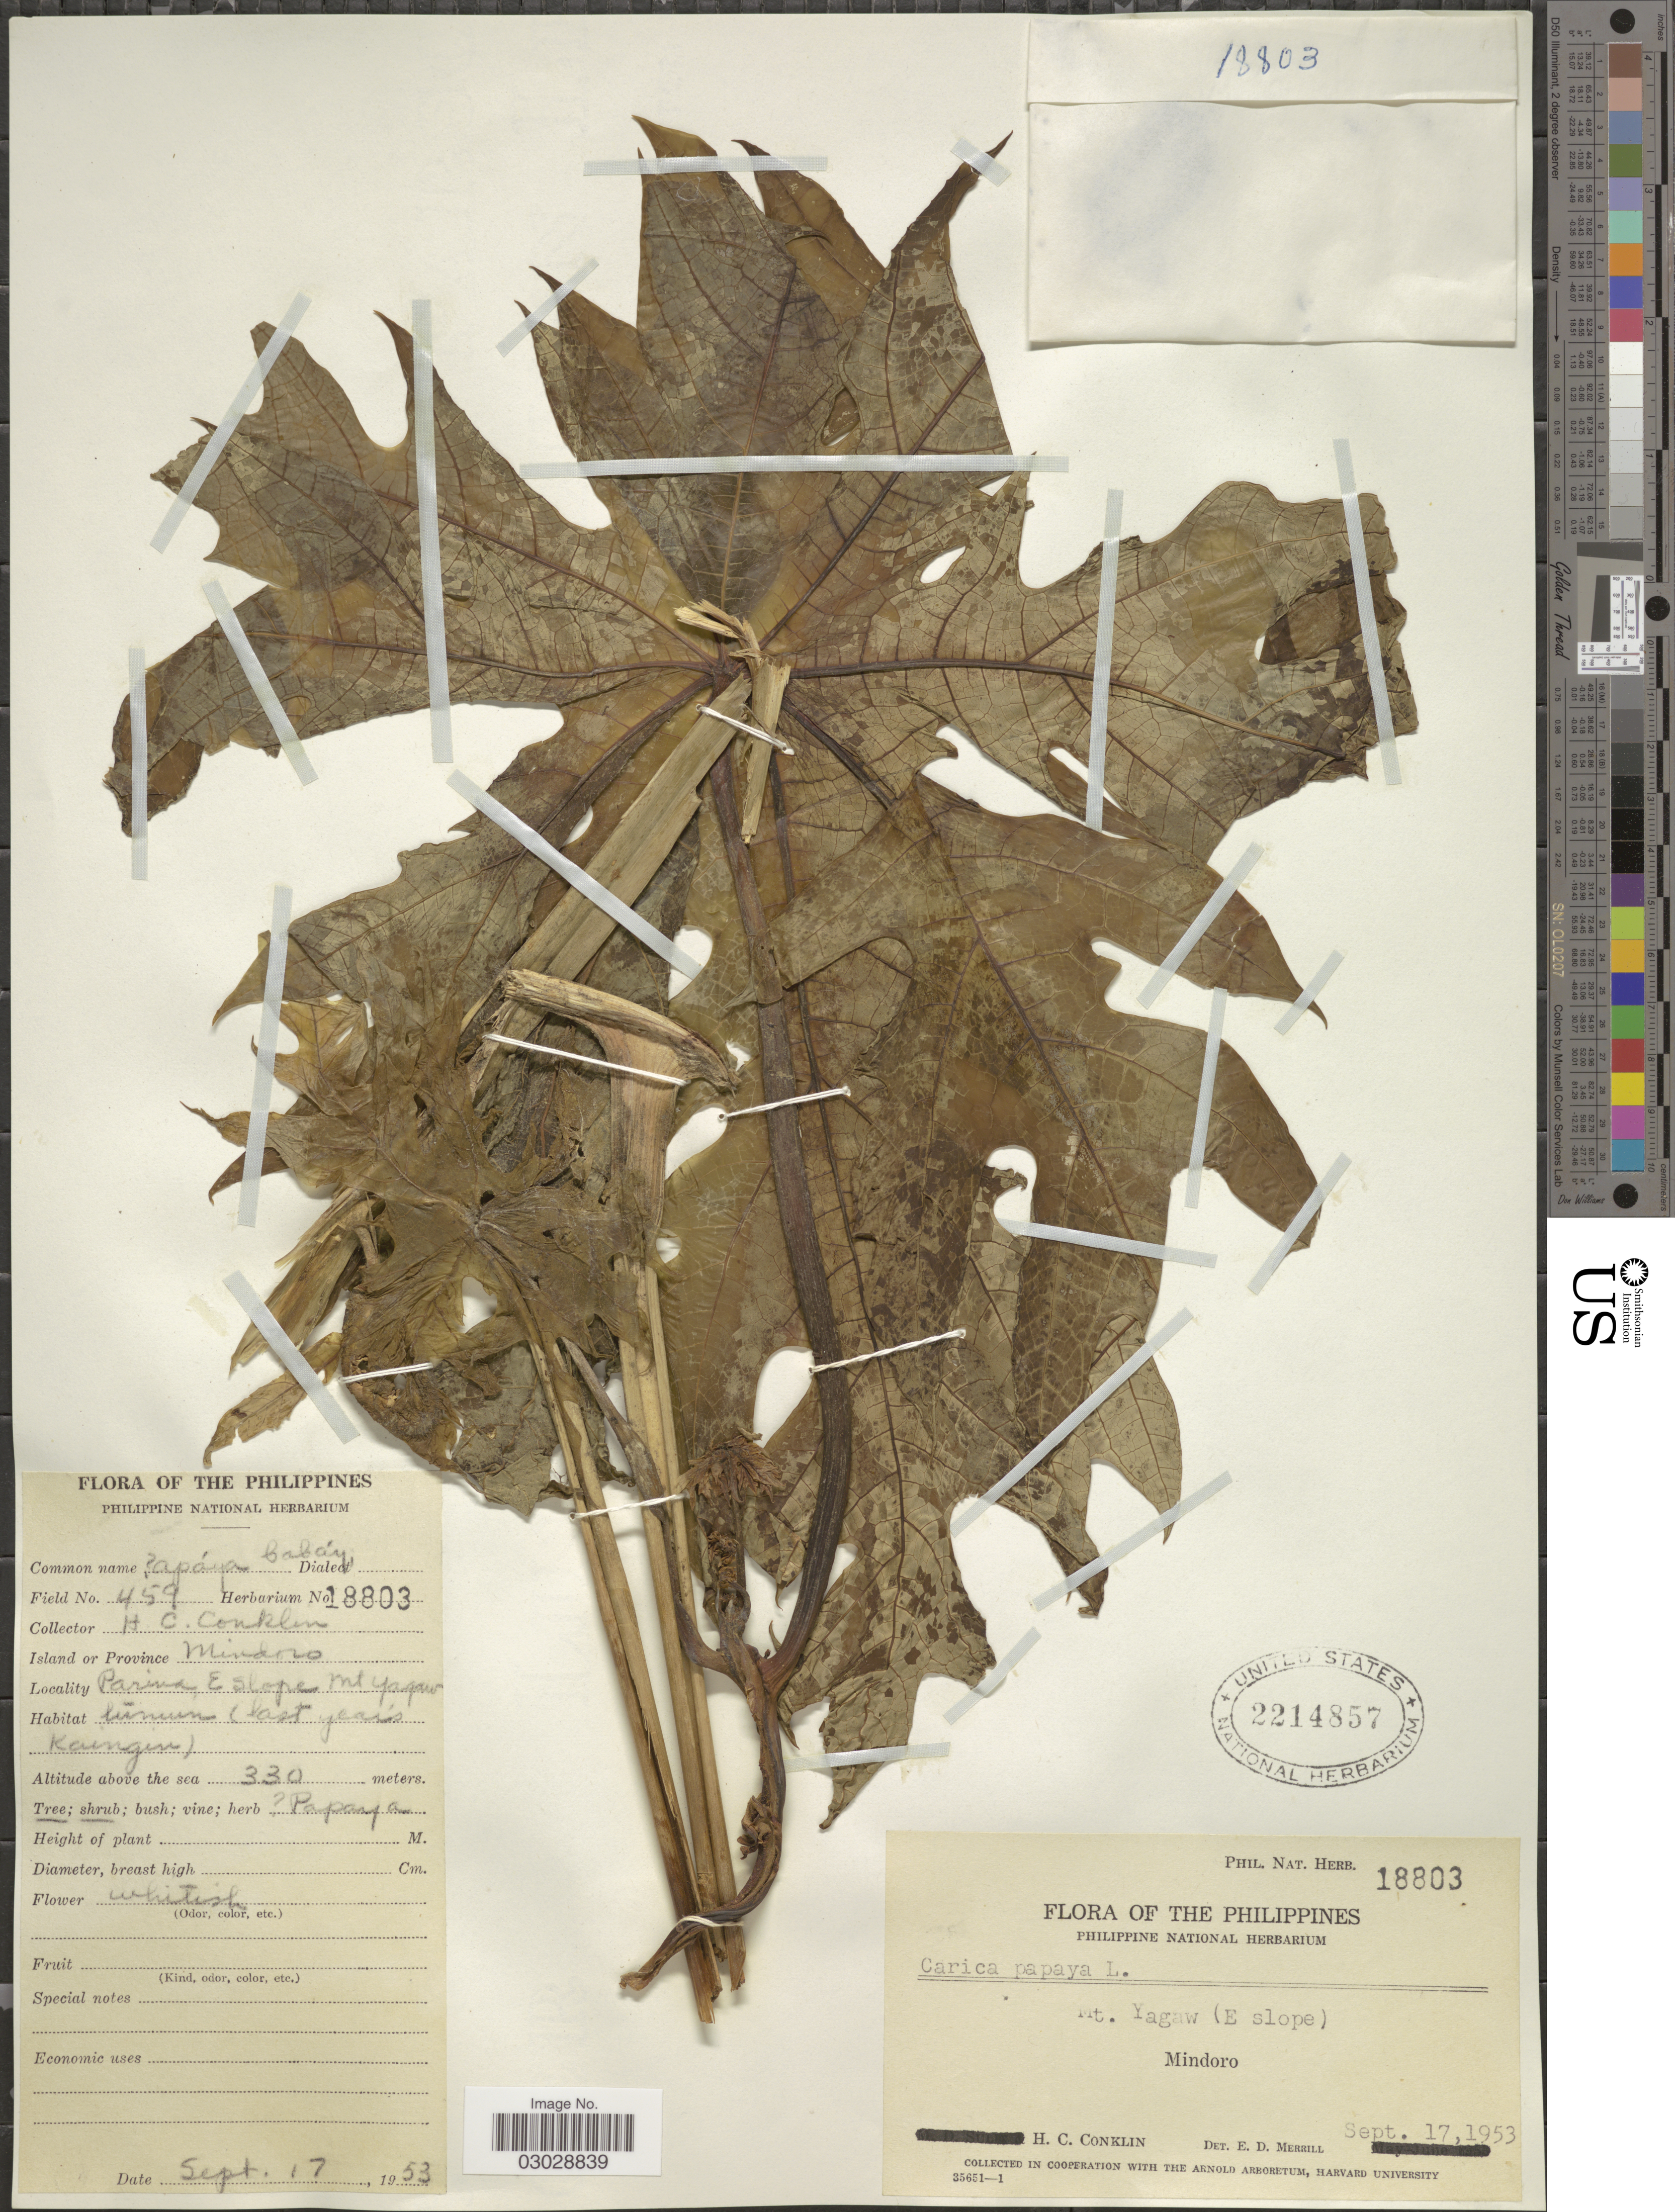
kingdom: Plantae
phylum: Tracheophyta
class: Magnoliopsida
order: Brassicales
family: Caricaceae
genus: Carica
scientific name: Carica papaya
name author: L.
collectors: H. Conklin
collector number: Phil. Nat. Herb. 18803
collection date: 1953-09-17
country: Philippines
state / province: Mimaropa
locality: Mt. Yagaw (E slope) Mindoro. Parina E slope Mt Yagaw.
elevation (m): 330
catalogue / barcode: US 2214857